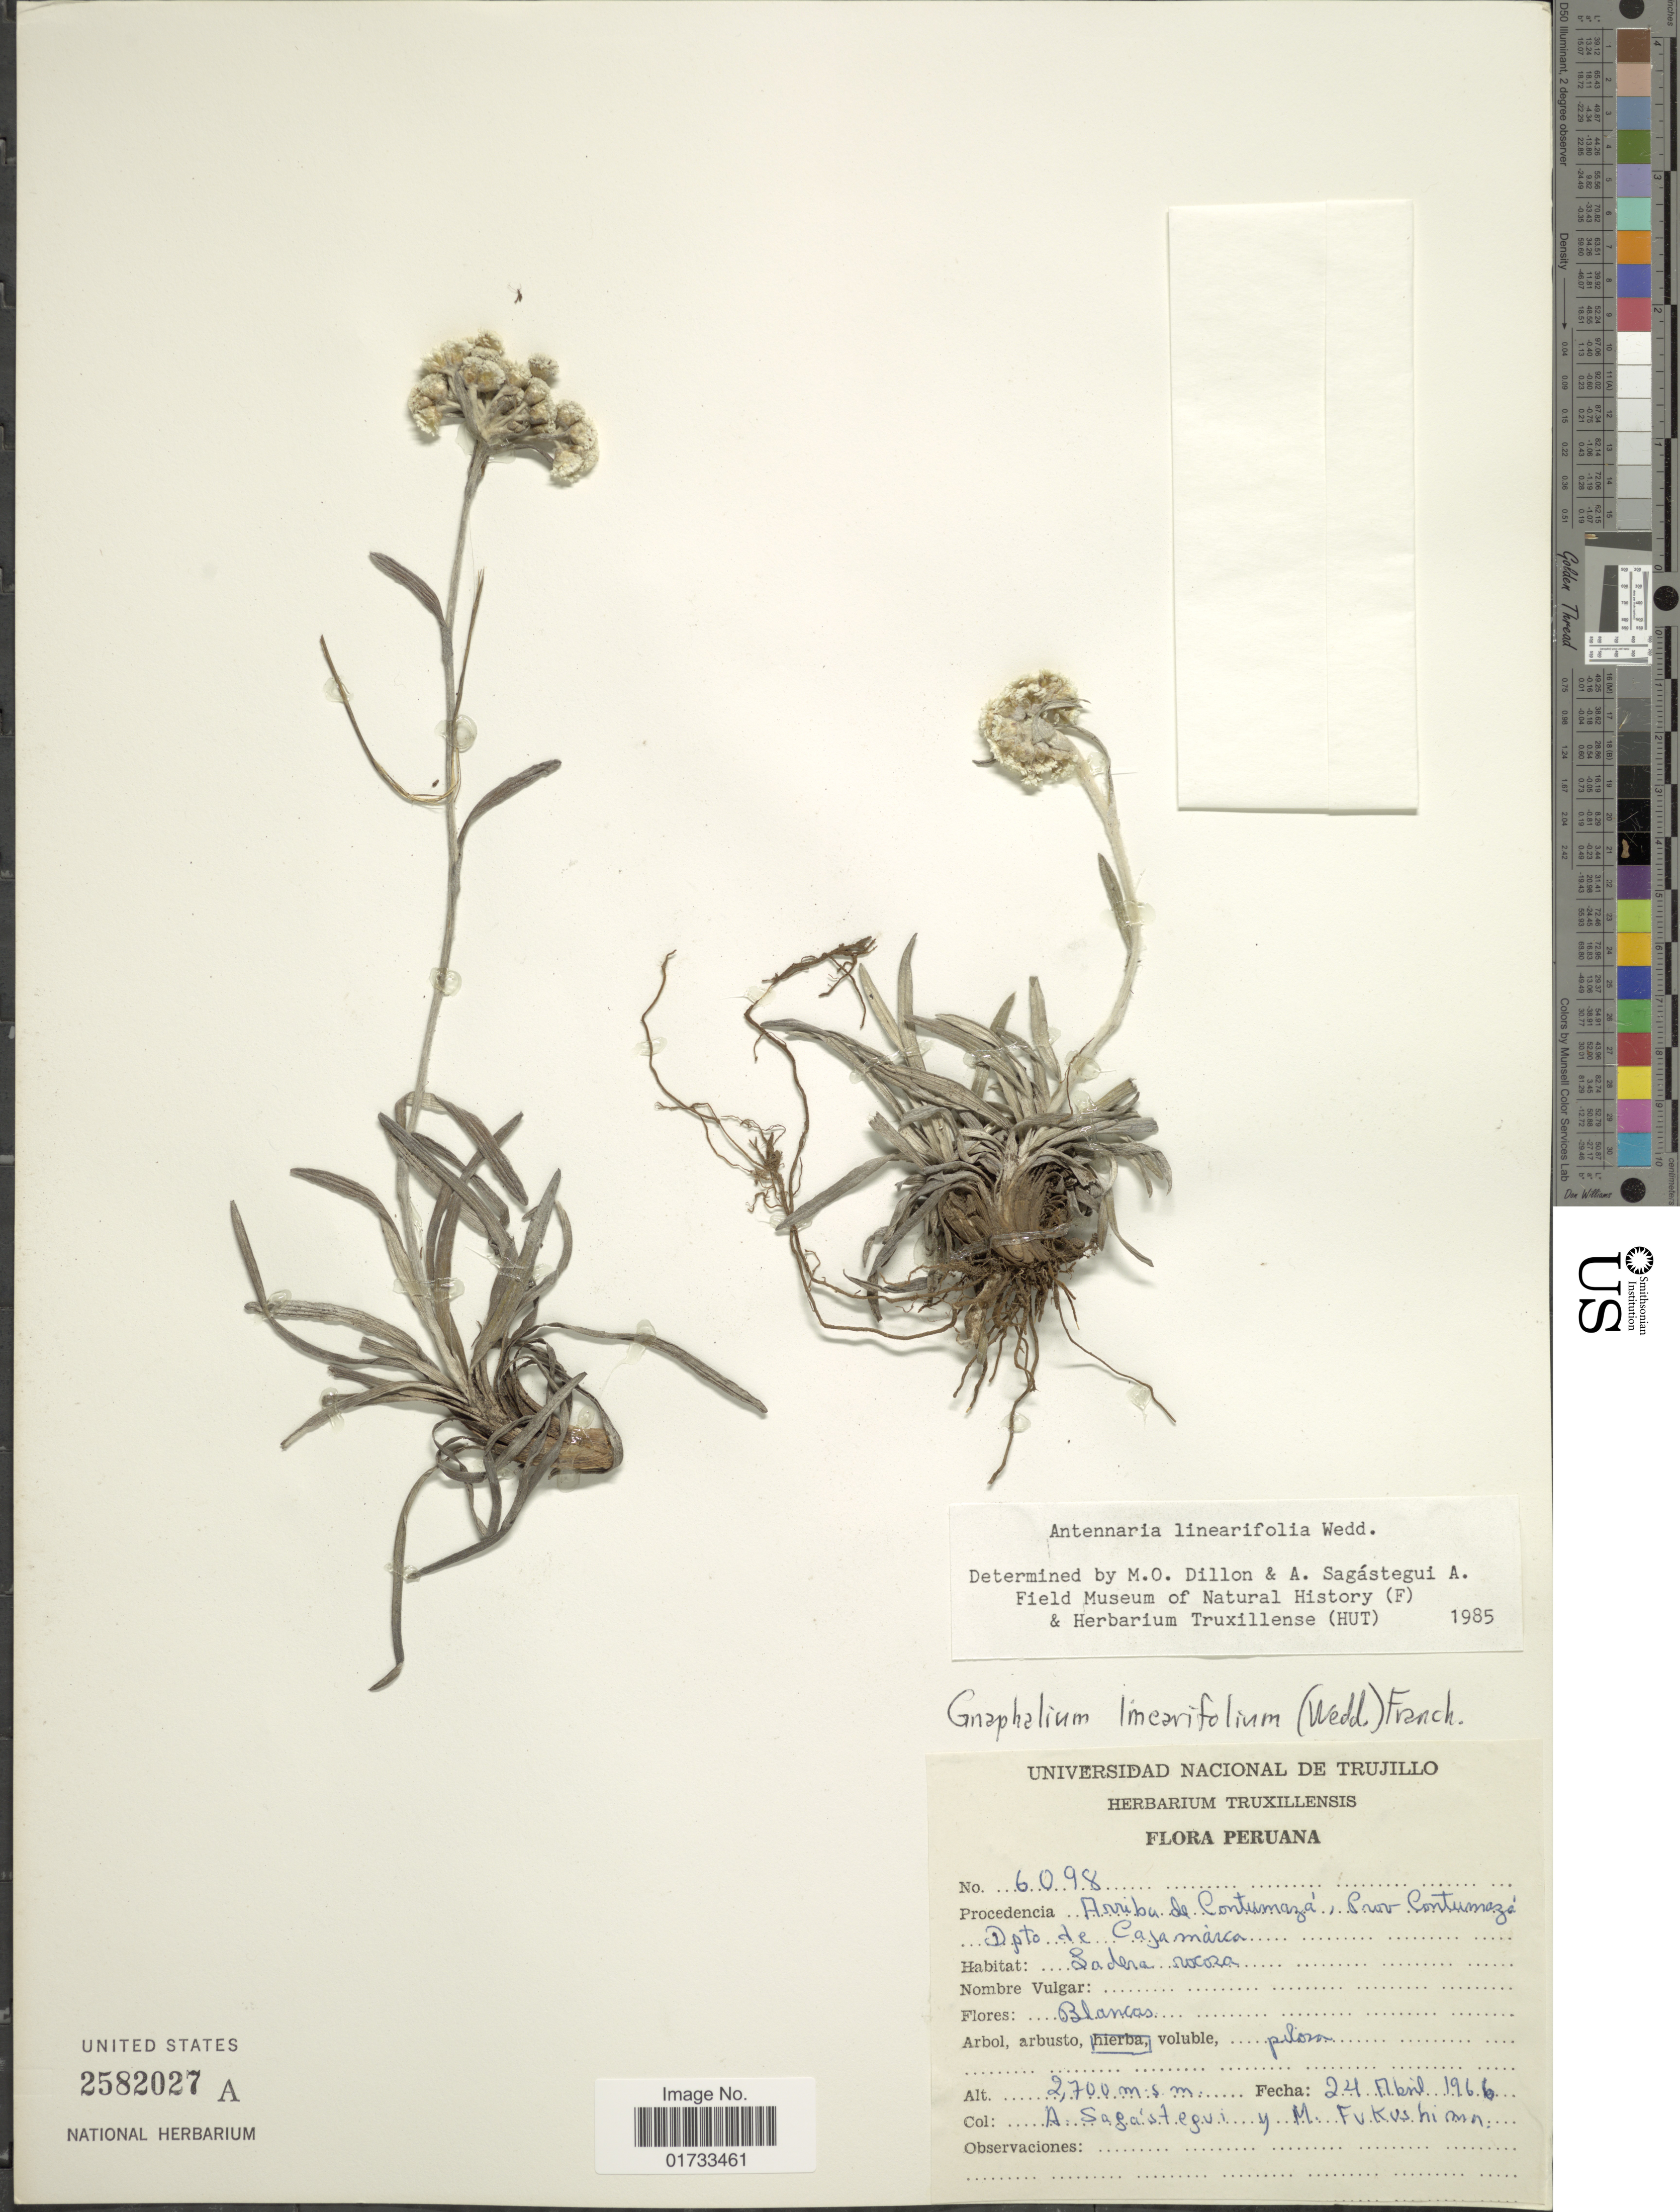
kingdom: Plantae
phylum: Tracheophyta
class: Magnoliopsida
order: Asterales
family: Asteraceae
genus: Quasiantennaria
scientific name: Quasiantennaria linearifolia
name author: (Wedd.) R.J. Bayer & M.O. Dillon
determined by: Nesom, Guy L.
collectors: A. Sagástegui A. & M. Fukushima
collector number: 6098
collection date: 1966-04-24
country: Peru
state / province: Cajamarca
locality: Ladera rocosa, arriba de Contumazá, Prov. Contumazá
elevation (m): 2700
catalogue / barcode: US 2582027A